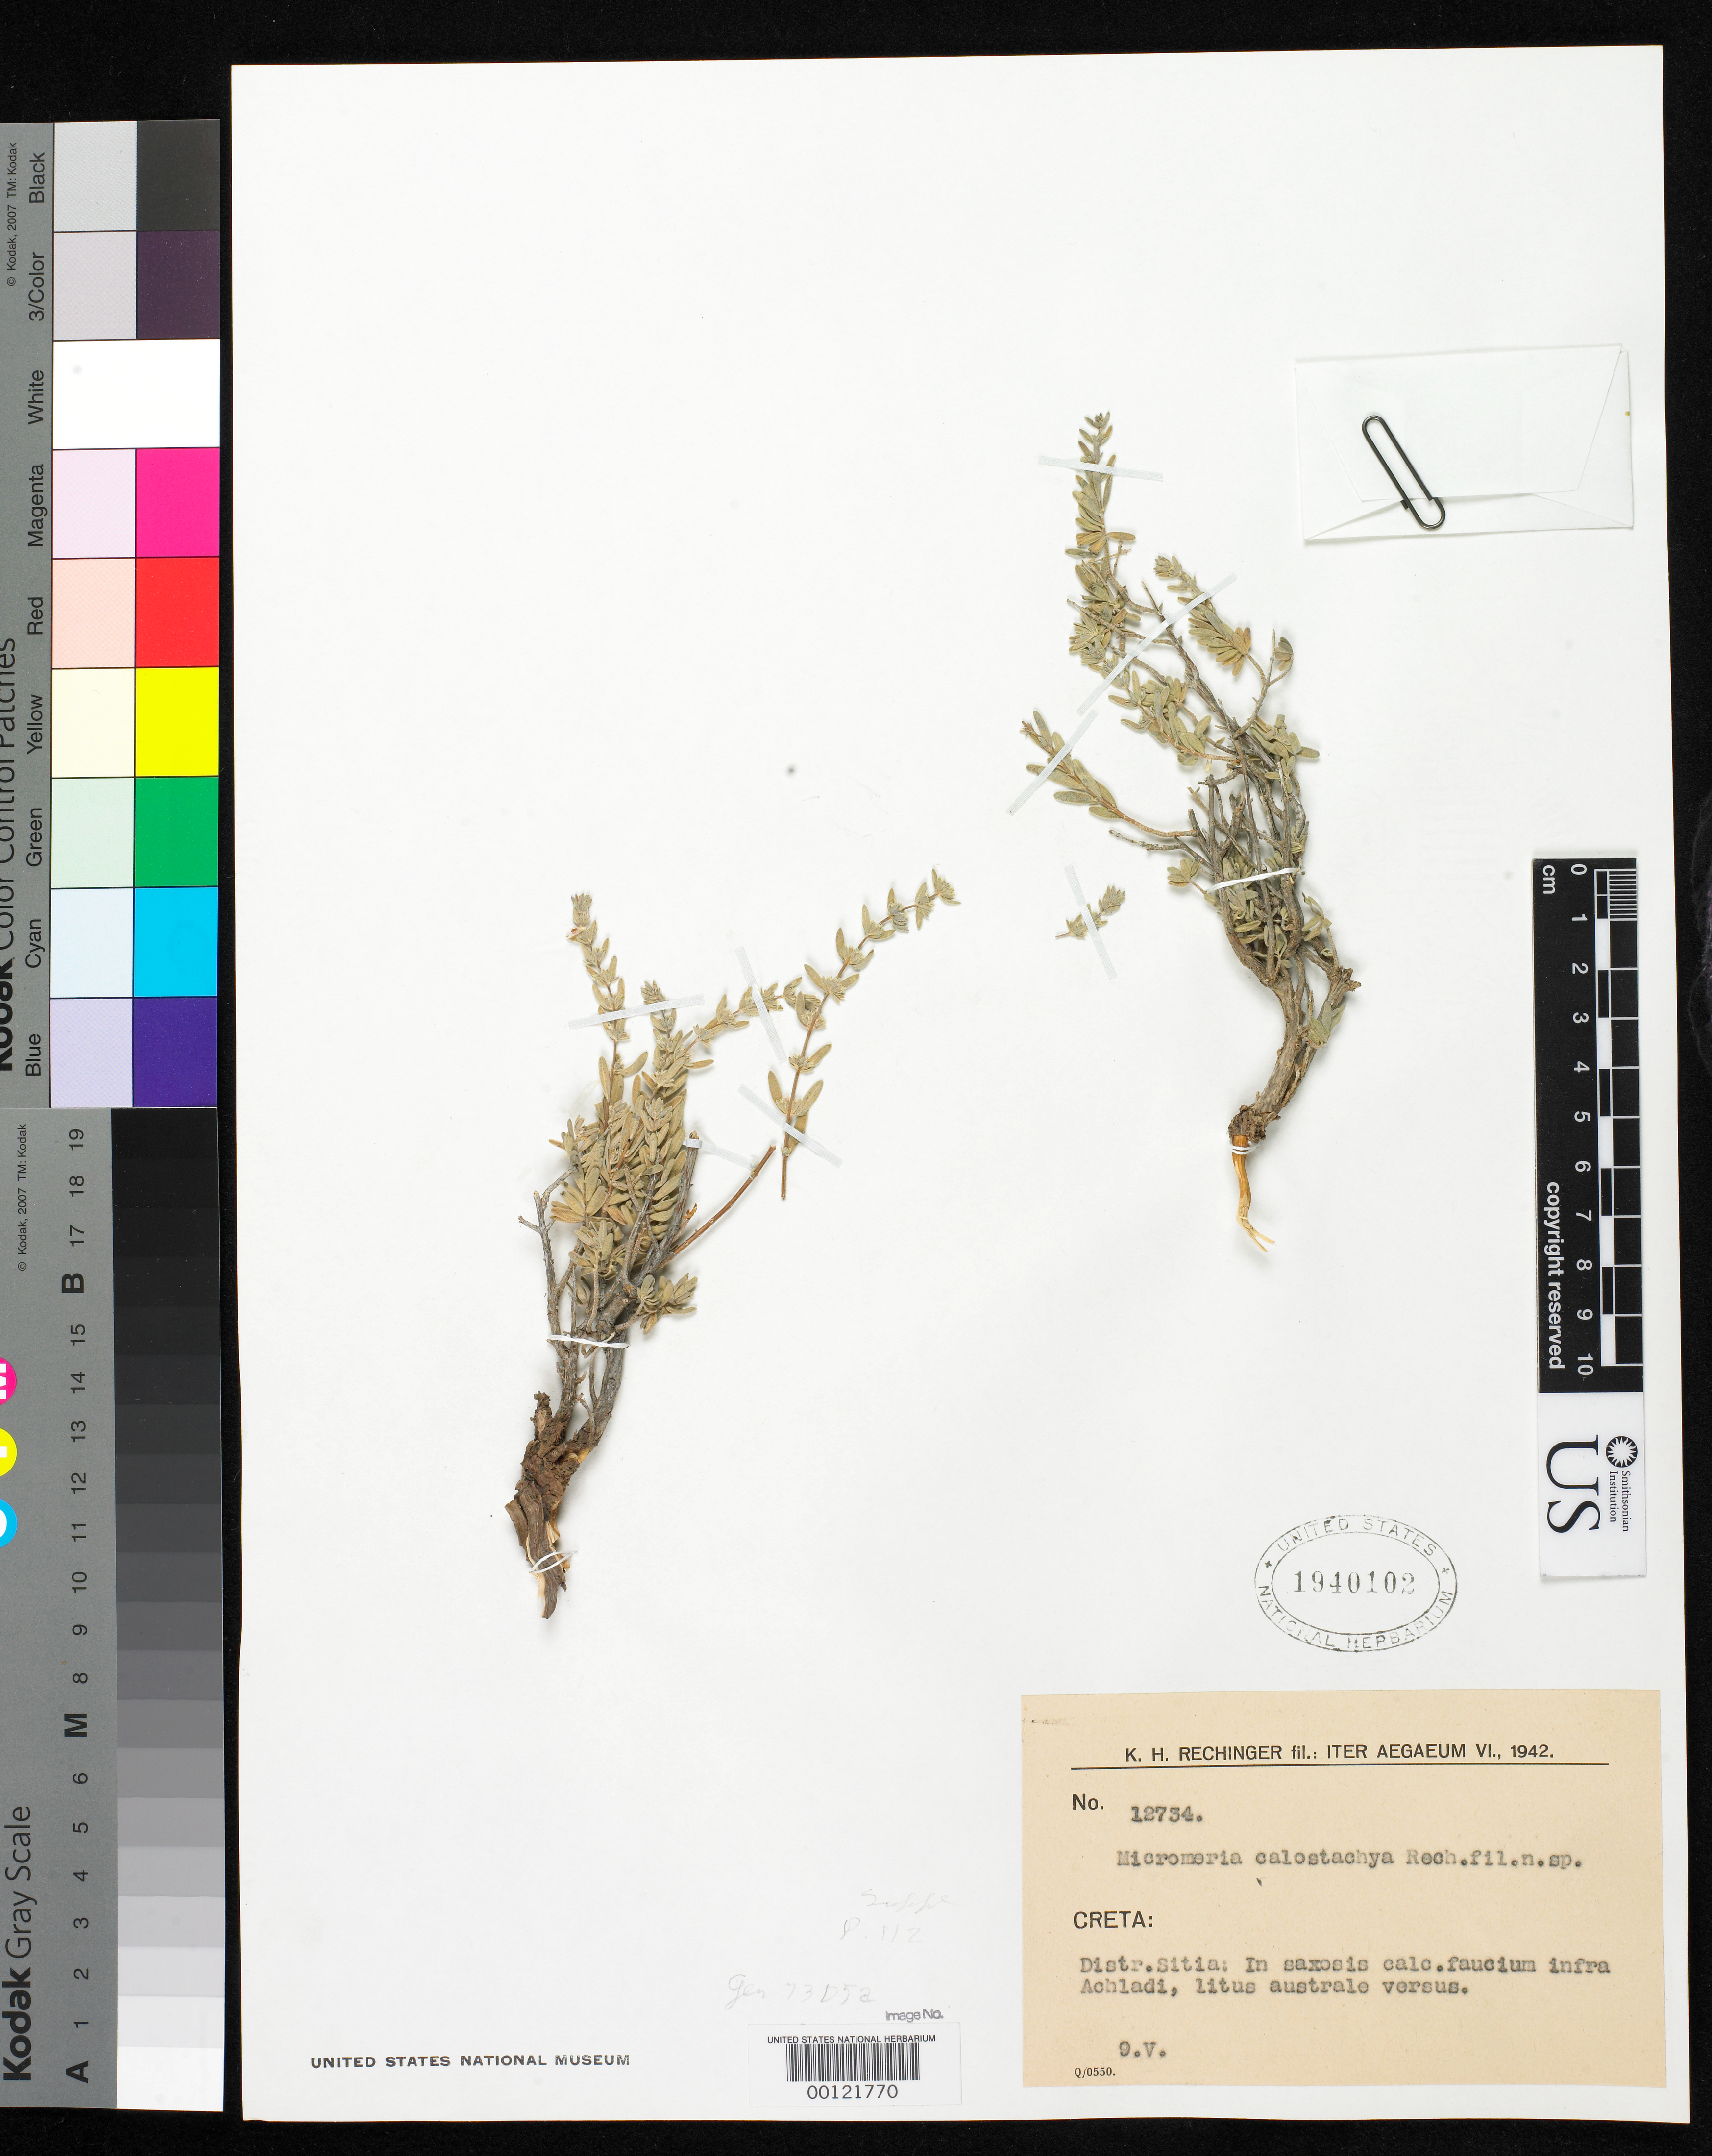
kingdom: Plantae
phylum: Tracheophyta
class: Magnoliopsida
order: Lamiales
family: Lamiaceae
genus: Micromeria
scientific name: Micromeria calostachya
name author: Rech. f.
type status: Type Fragment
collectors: K. H. Rechinger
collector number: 12734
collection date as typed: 09 May 1942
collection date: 1942-05-09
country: Greece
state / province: Crete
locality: Sitia; Achlad.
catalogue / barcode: US 1940102